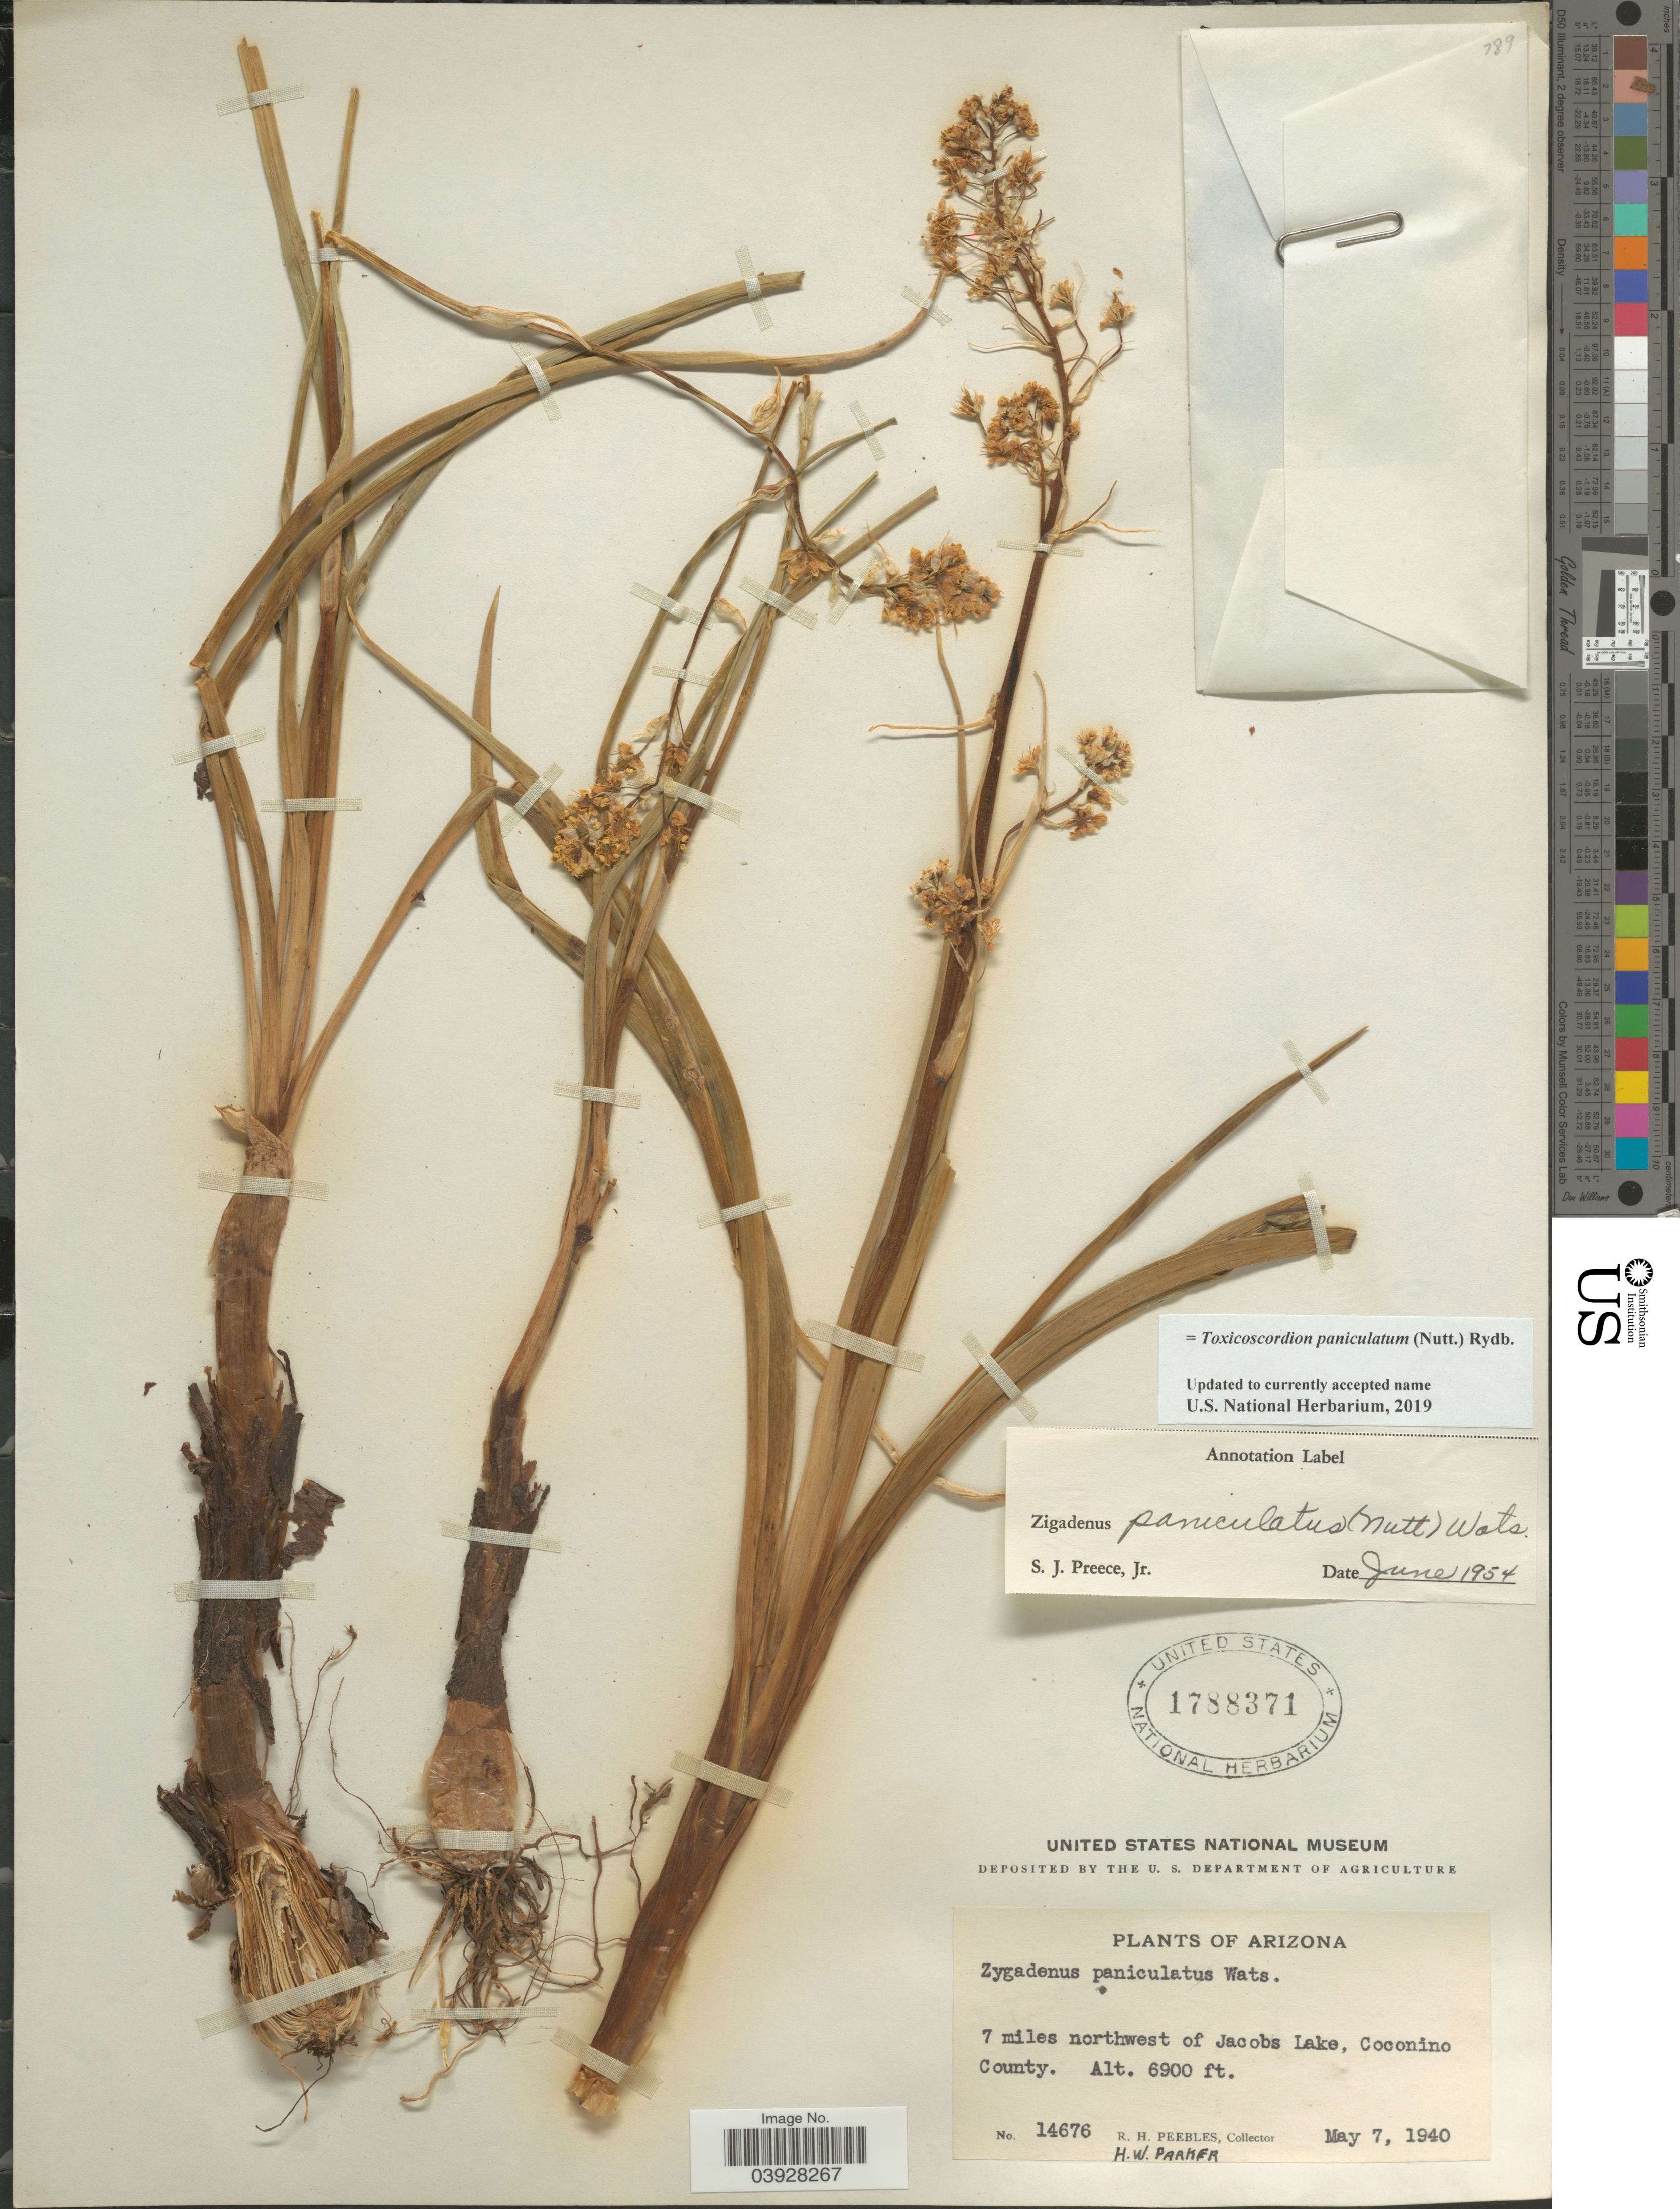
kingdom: Plantae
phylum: Tracheophyta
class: Liliopsida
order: Liliales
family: Melanthiaceae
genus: Toxicoscordion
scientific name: Toxicoscordion paniculatum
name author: (Nutt.) Rydb.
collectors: R. H. Peebles & H. W. Parker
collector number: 14676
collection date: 1940-05-07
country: United States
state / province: Arizona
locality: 7 miles northwest of Jacobs Lake, Coconino County.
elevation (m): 2103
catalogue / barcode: US 1788371